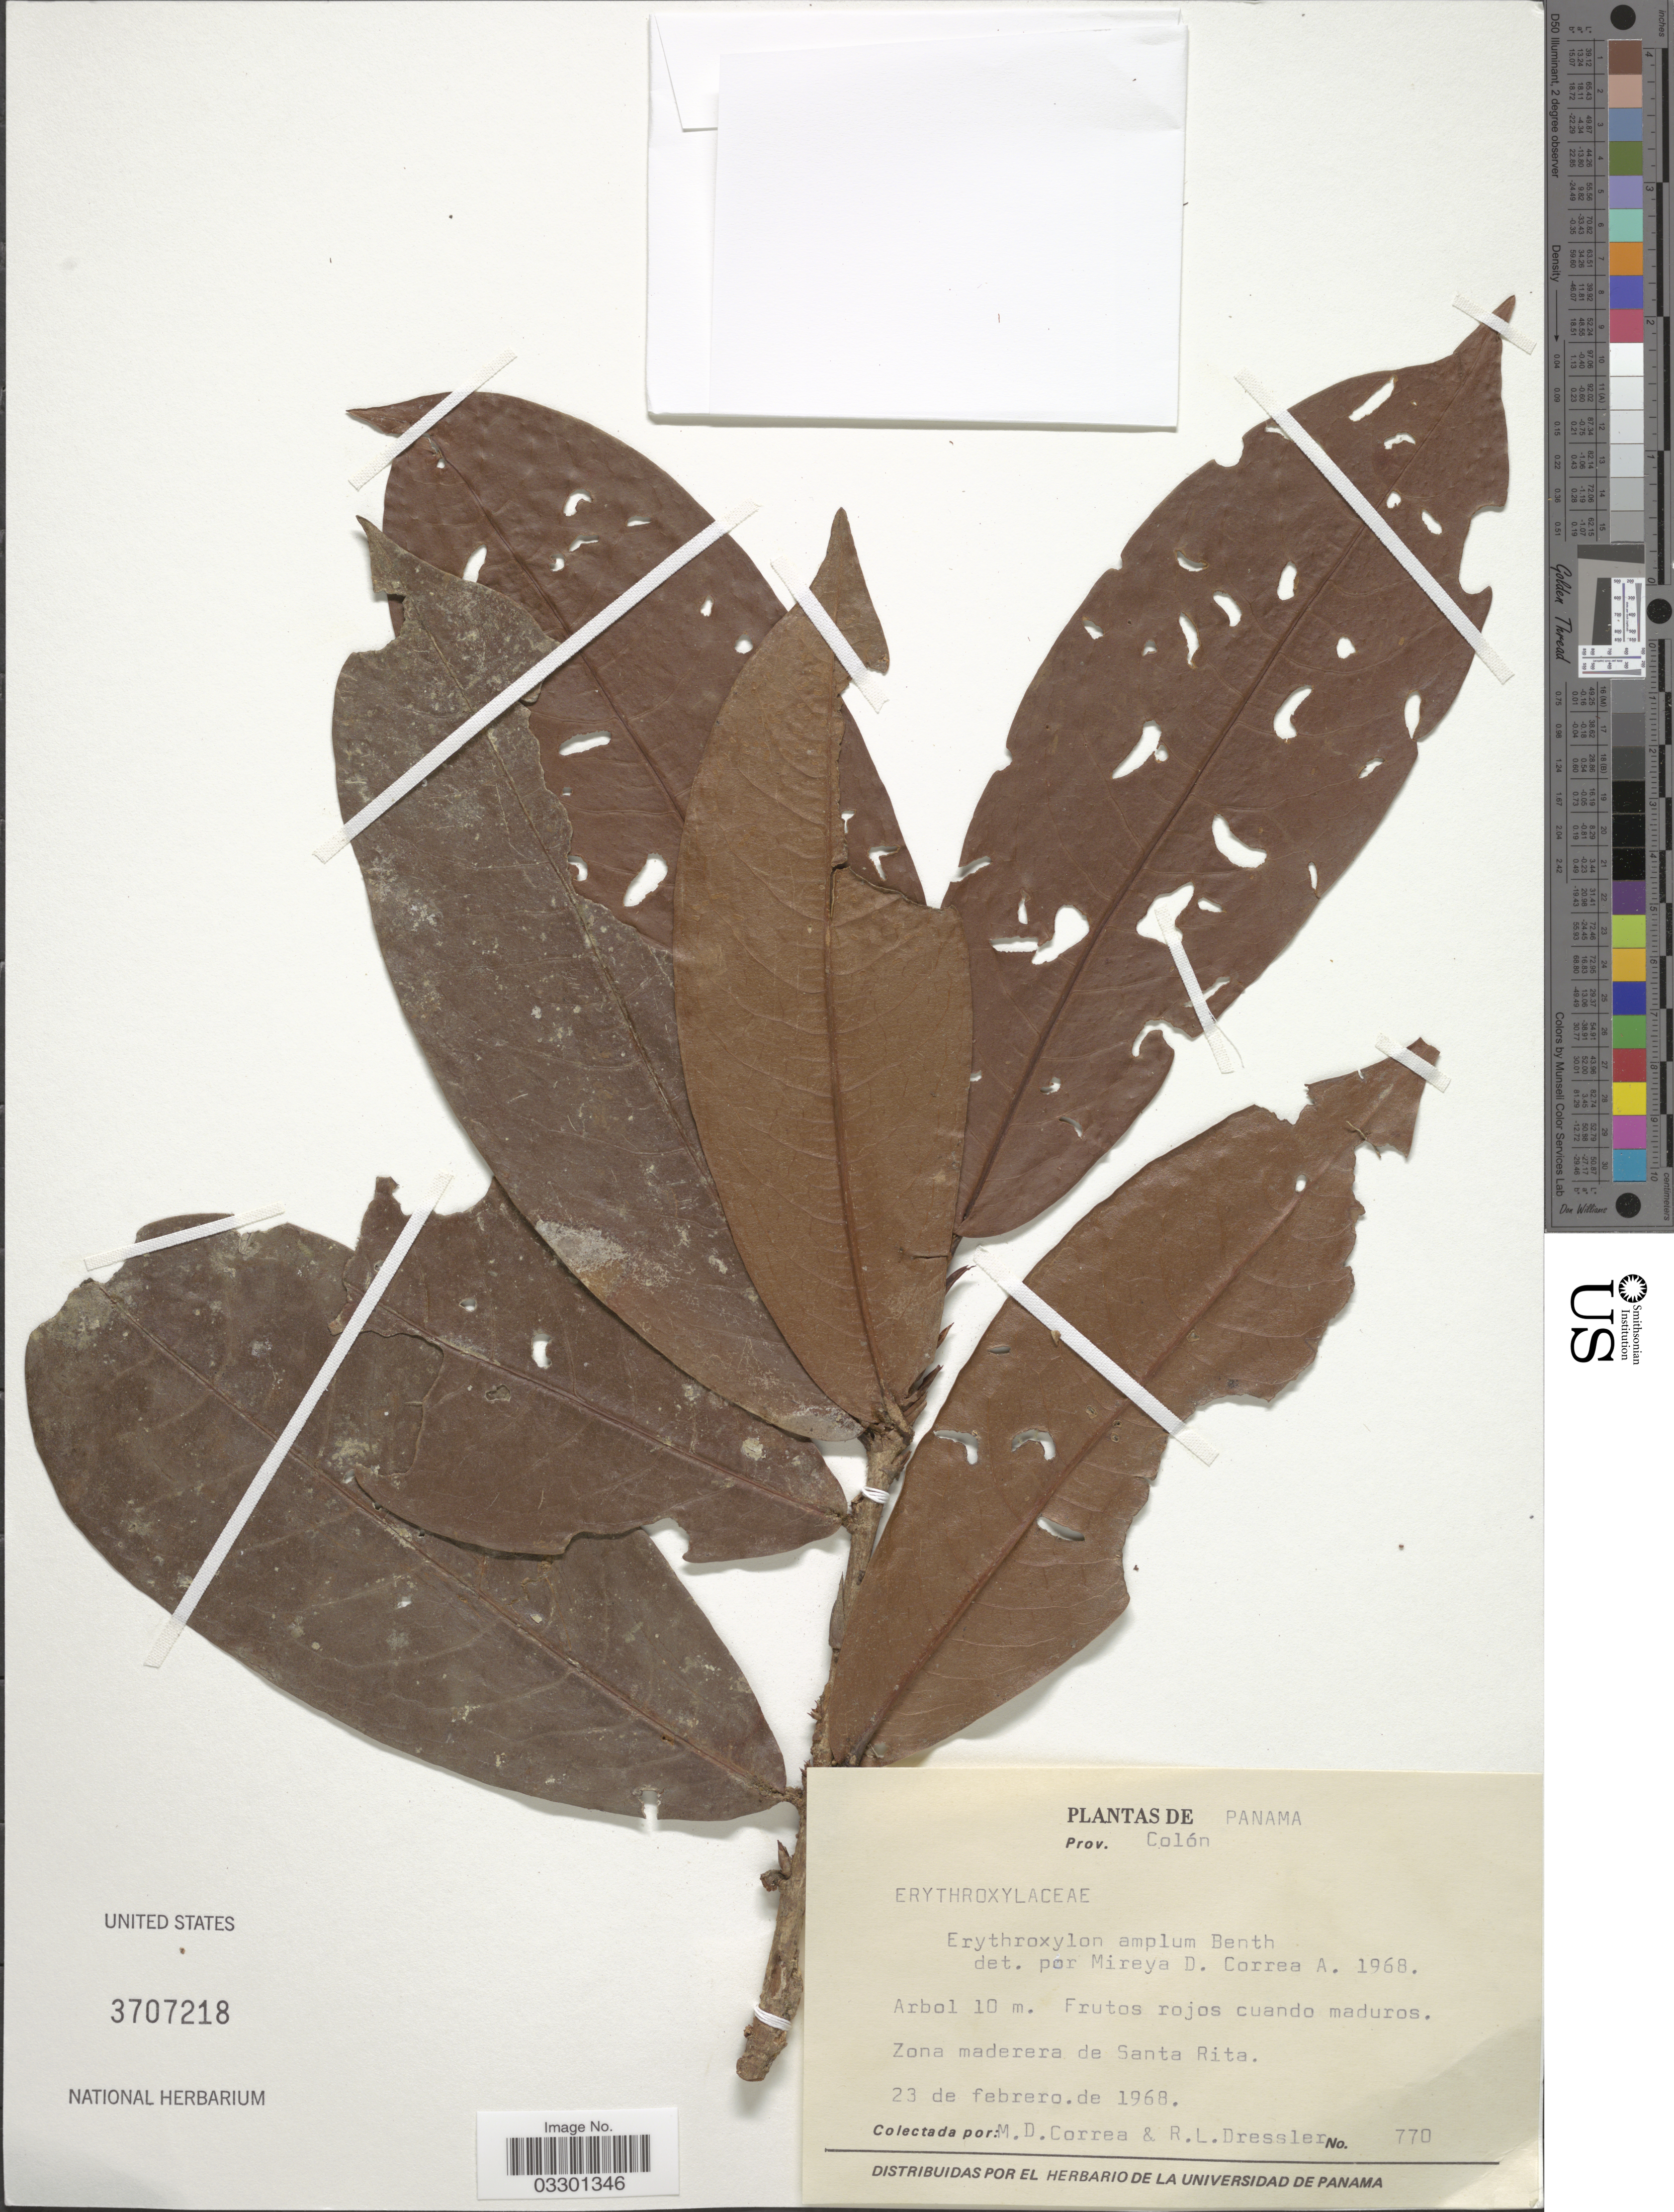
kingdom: Plantae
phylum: Tracheophyta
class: Magnoliopsida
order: Malpighiales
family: Erythroxylaceae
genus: Erythroxylum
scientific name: Erythroxylum amplum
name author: Benth.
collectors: M. D. Corrêa-A. & R. Dressler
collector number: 770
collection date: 1968-02-23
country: Panama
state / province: Colón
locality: Zona maderera de Santa Rita.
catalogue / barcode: US 3707218